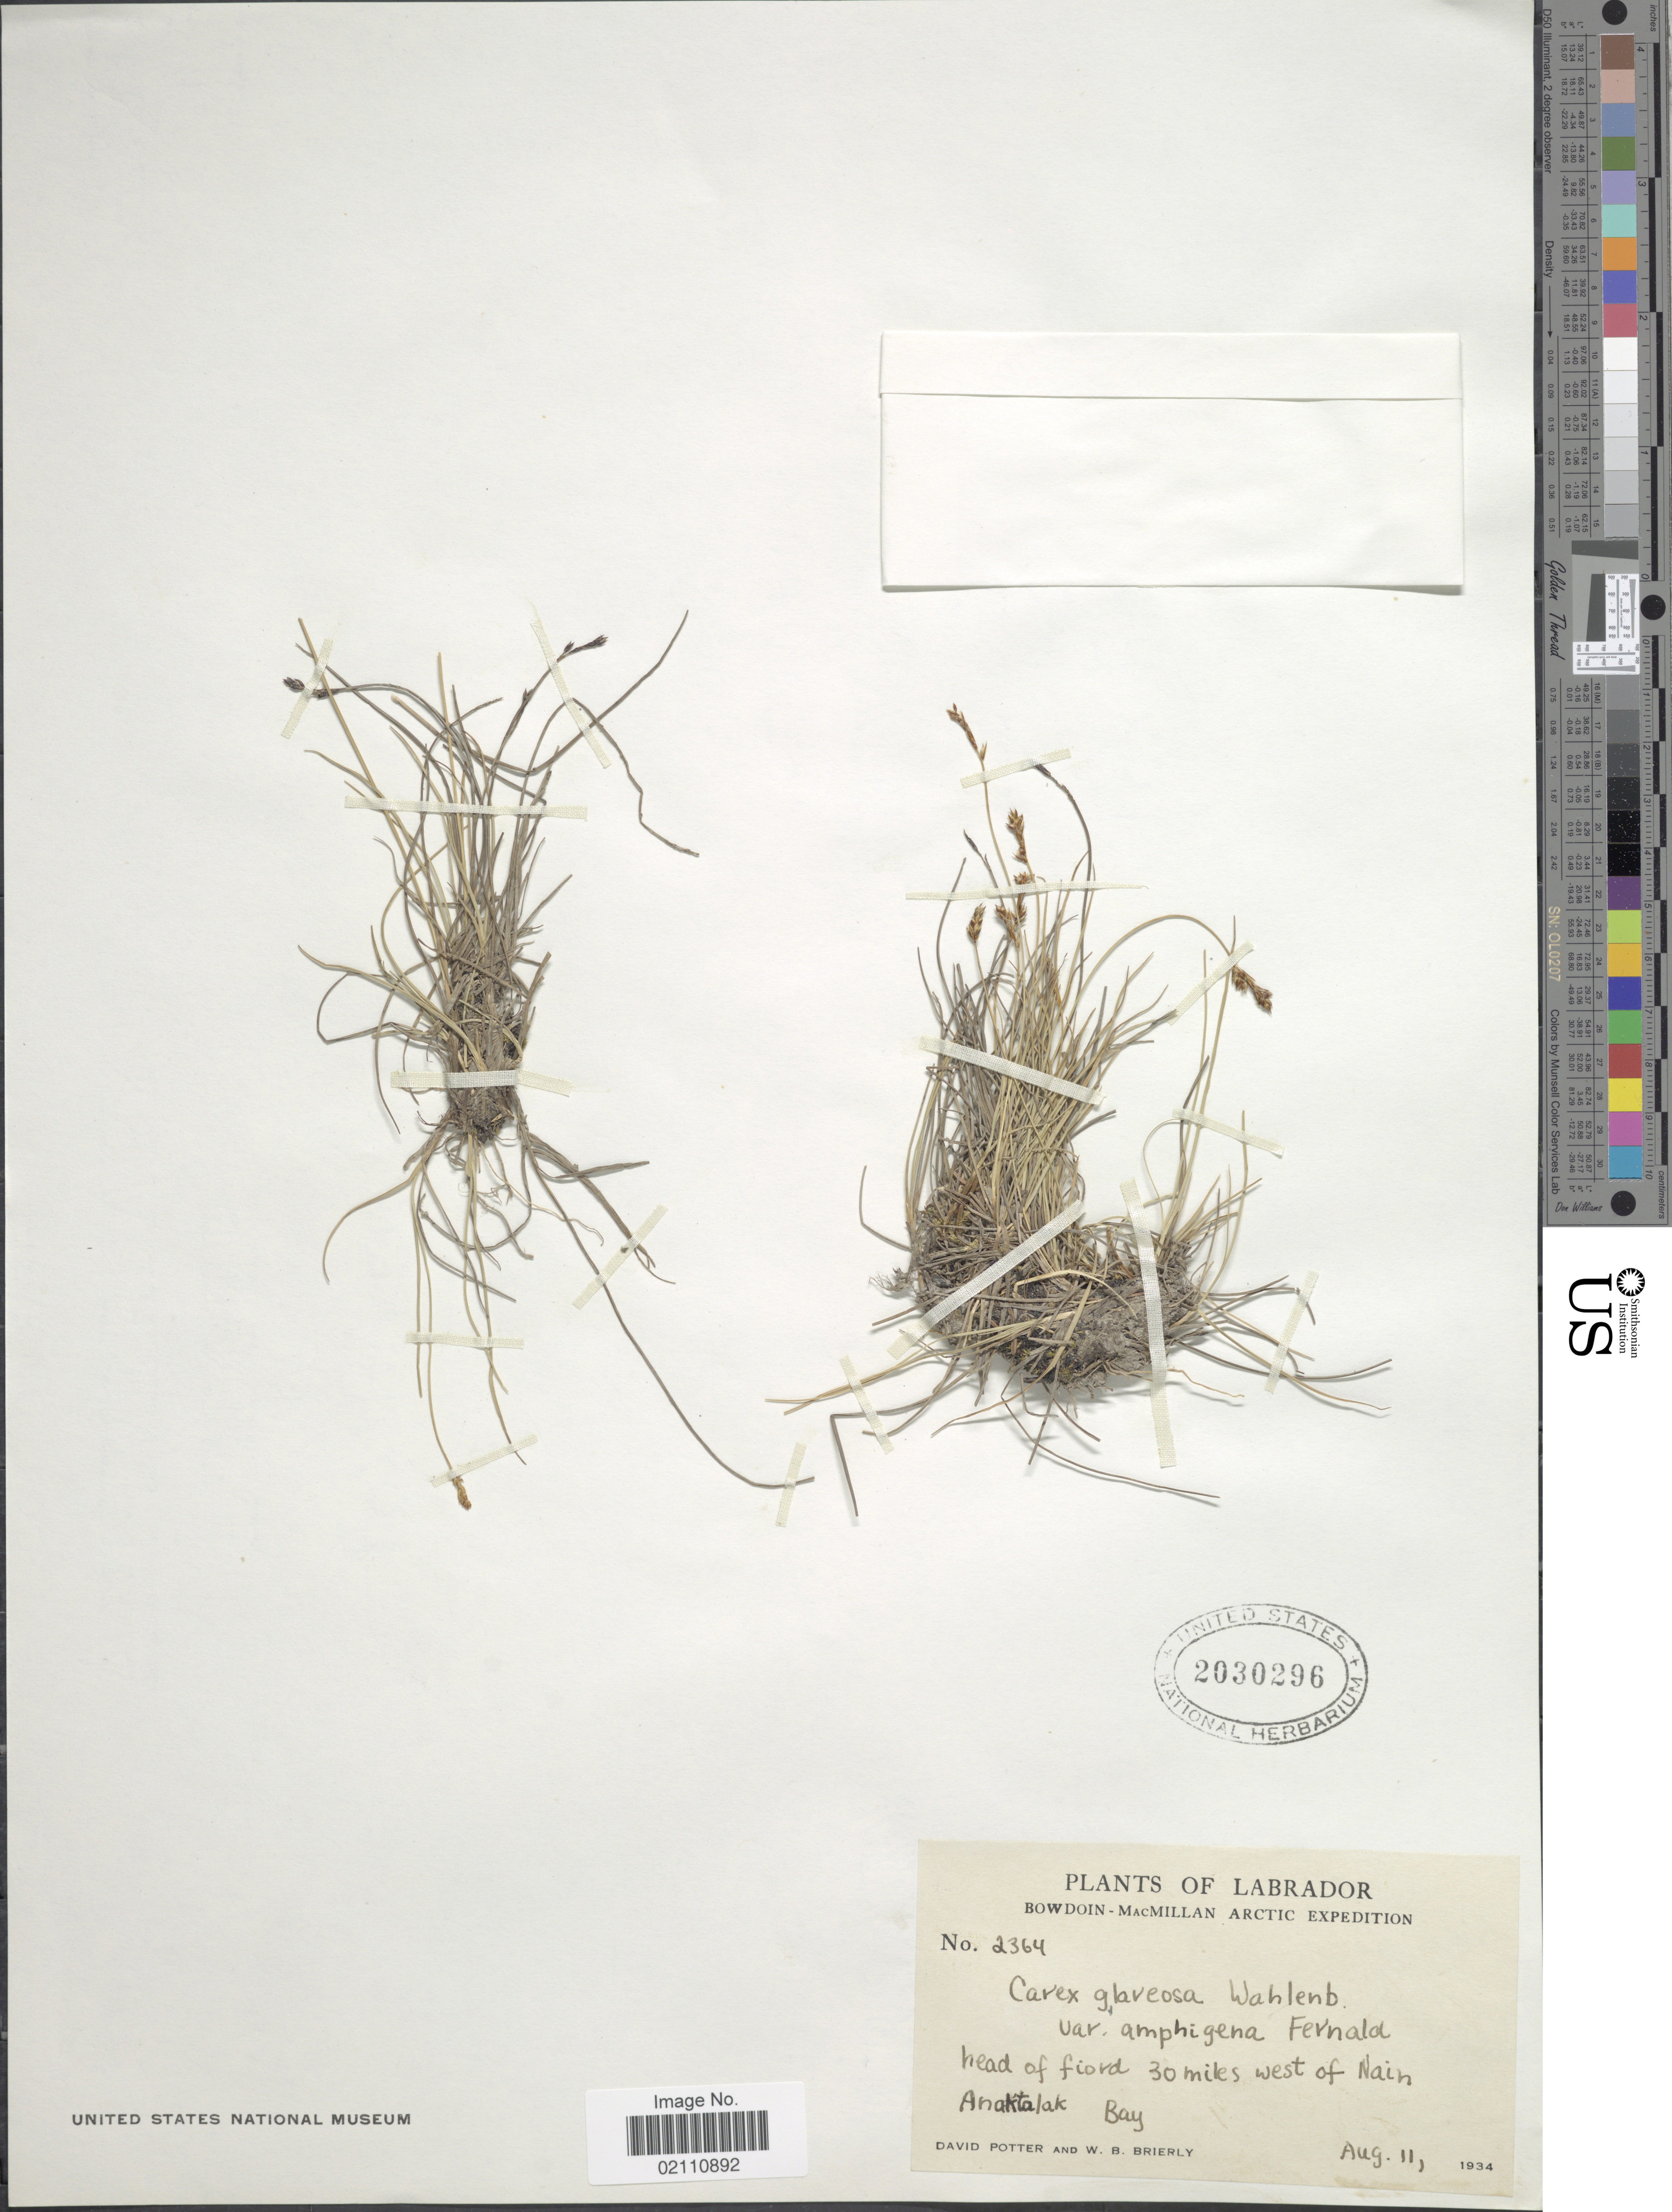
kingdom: Plantae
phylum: Tracheophyta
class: Liliopsida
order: Poales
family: Cyperaceae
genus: Carex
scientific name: Carex glareosa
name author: Schkuhr ex Wahlenb.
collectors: D. Potter & W. Brierly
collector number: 2364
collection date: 1934-08-11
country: Canada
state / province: Newfoundland and Labrador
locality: Labrador, head of fiord 30 miles west of Nain, Anaktalak Bay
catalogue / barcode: US 2030296